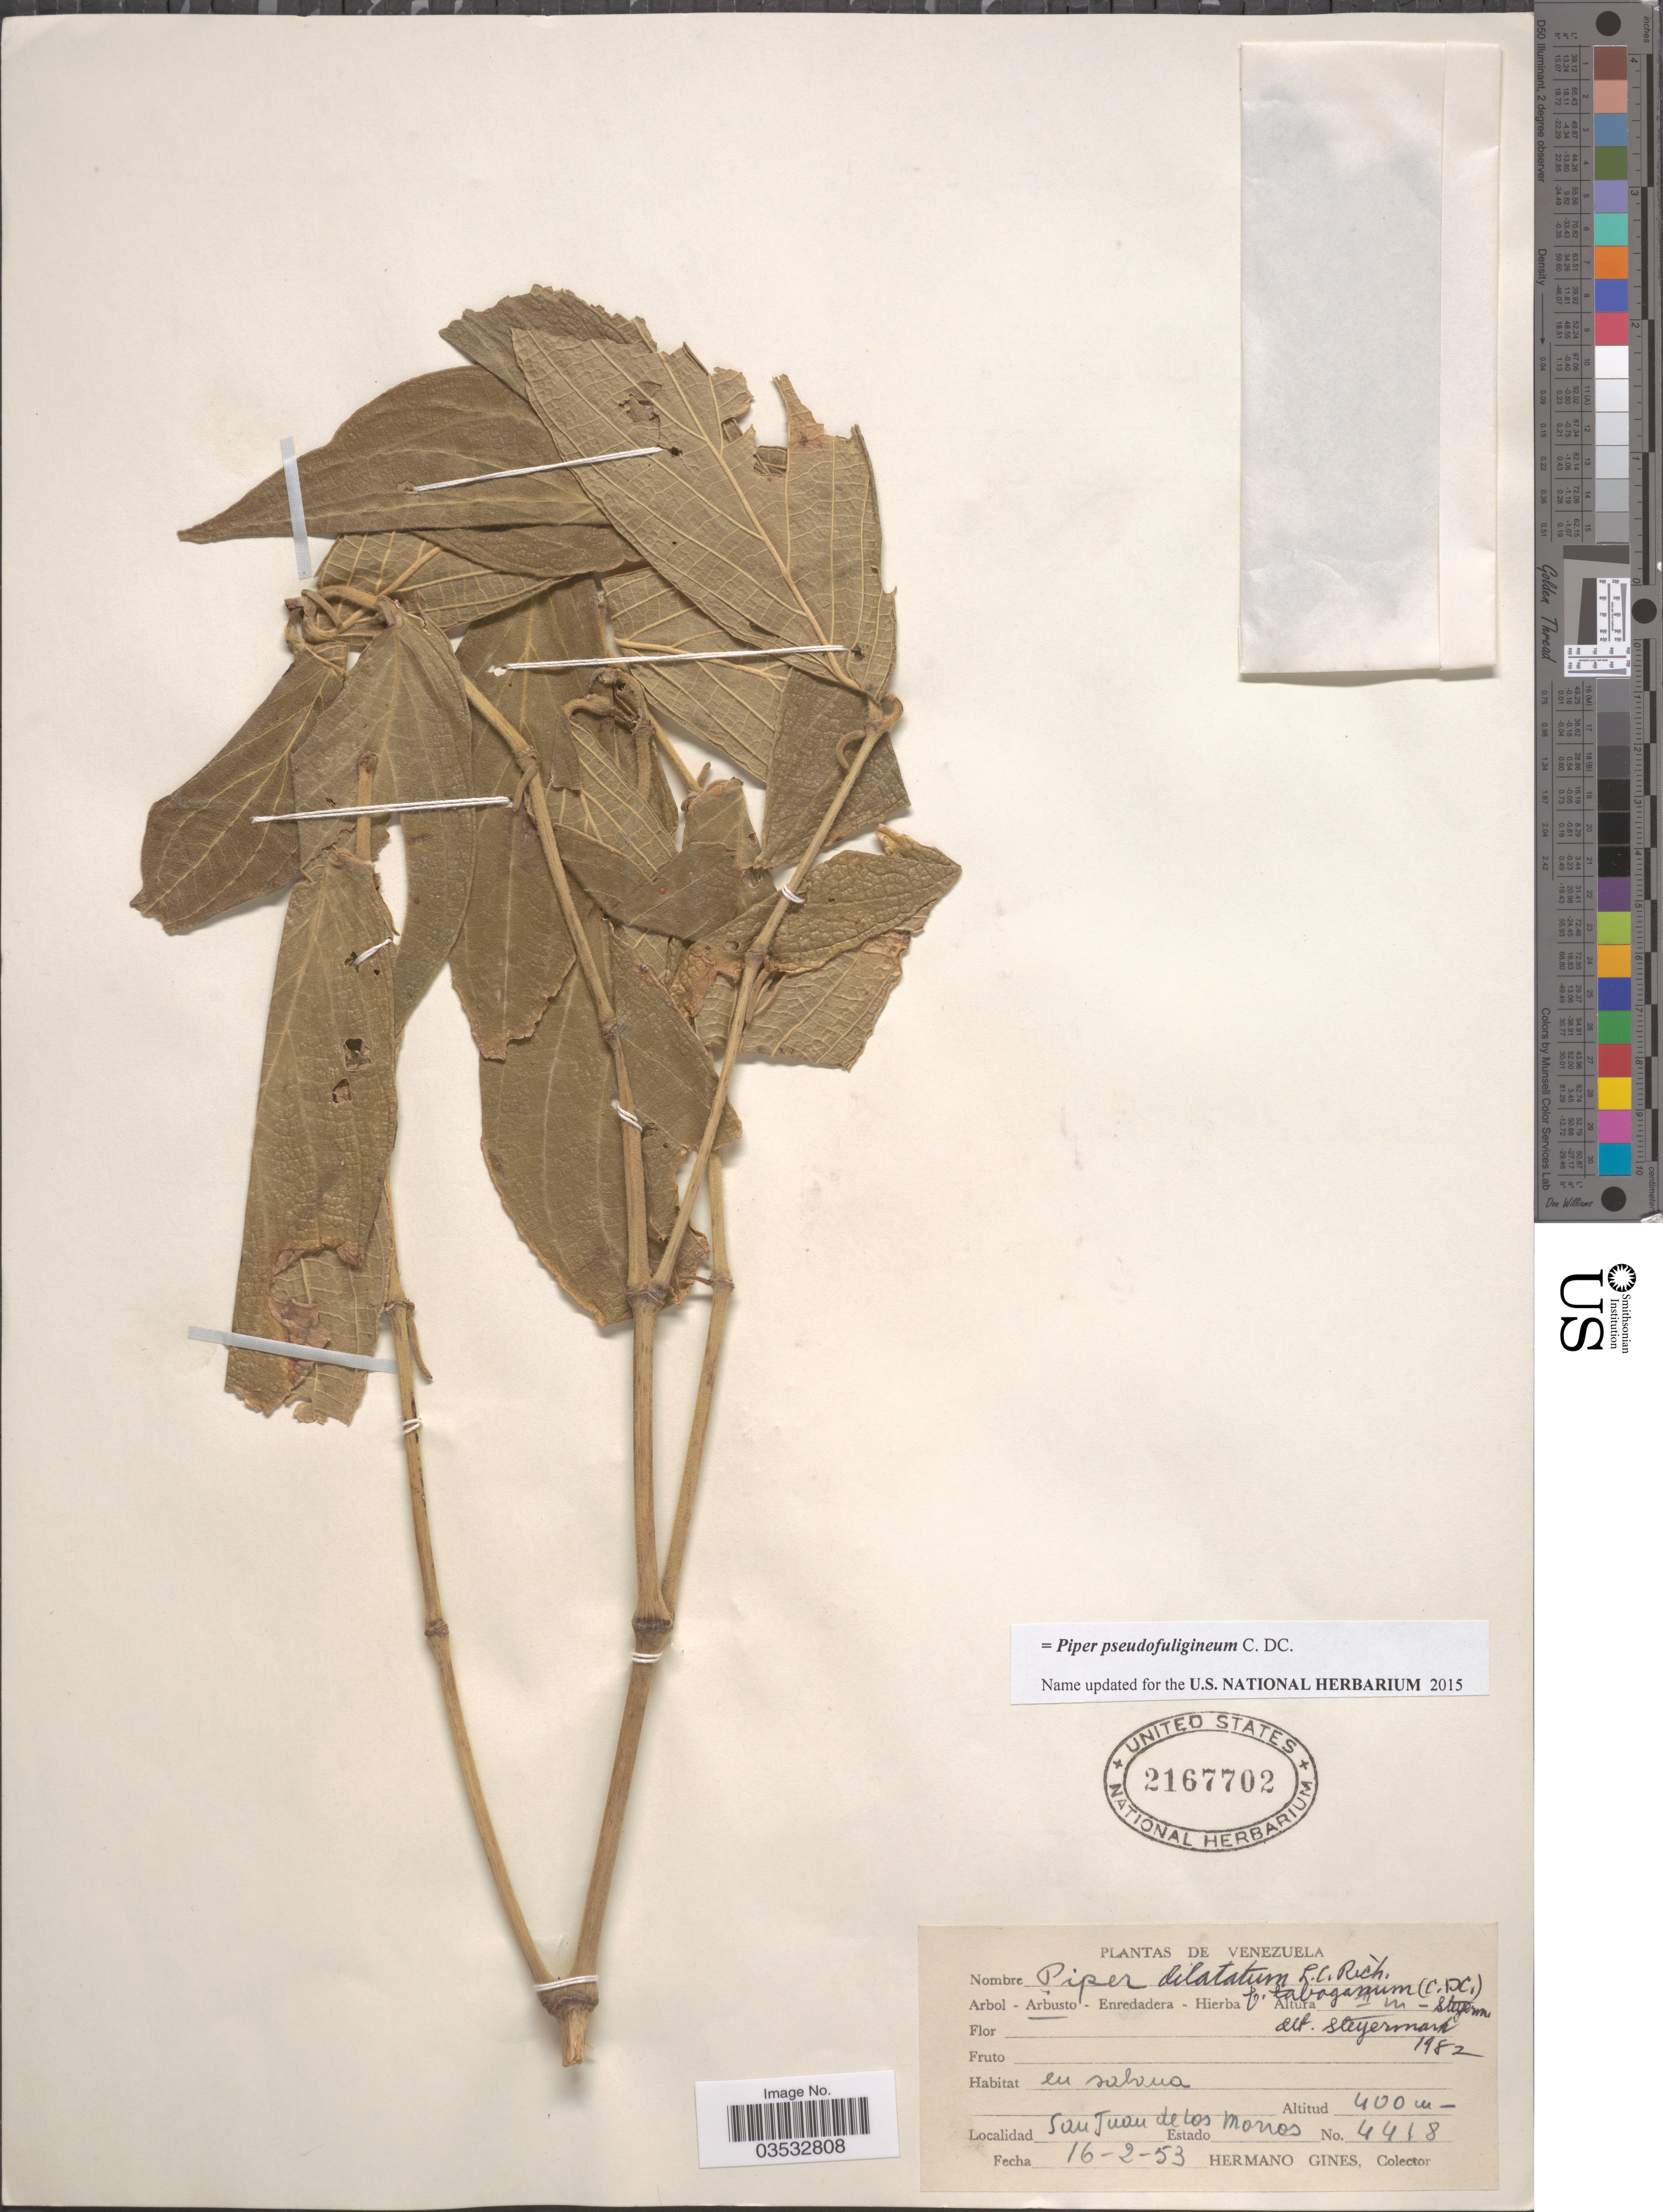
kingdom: Plantae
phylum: Tracheophyta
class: Magnoliopsida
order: Piperales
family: Piperaceae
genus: Piper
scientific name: Piper pseudofuligineum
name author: C. DC.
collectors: Bro. Gines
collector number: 4418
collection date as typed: Transcribed d/m/y: 16/2/53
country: Venezuela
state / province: San Juan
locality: San Juan de Los Morros.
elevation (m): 400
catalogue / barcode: US 2167702